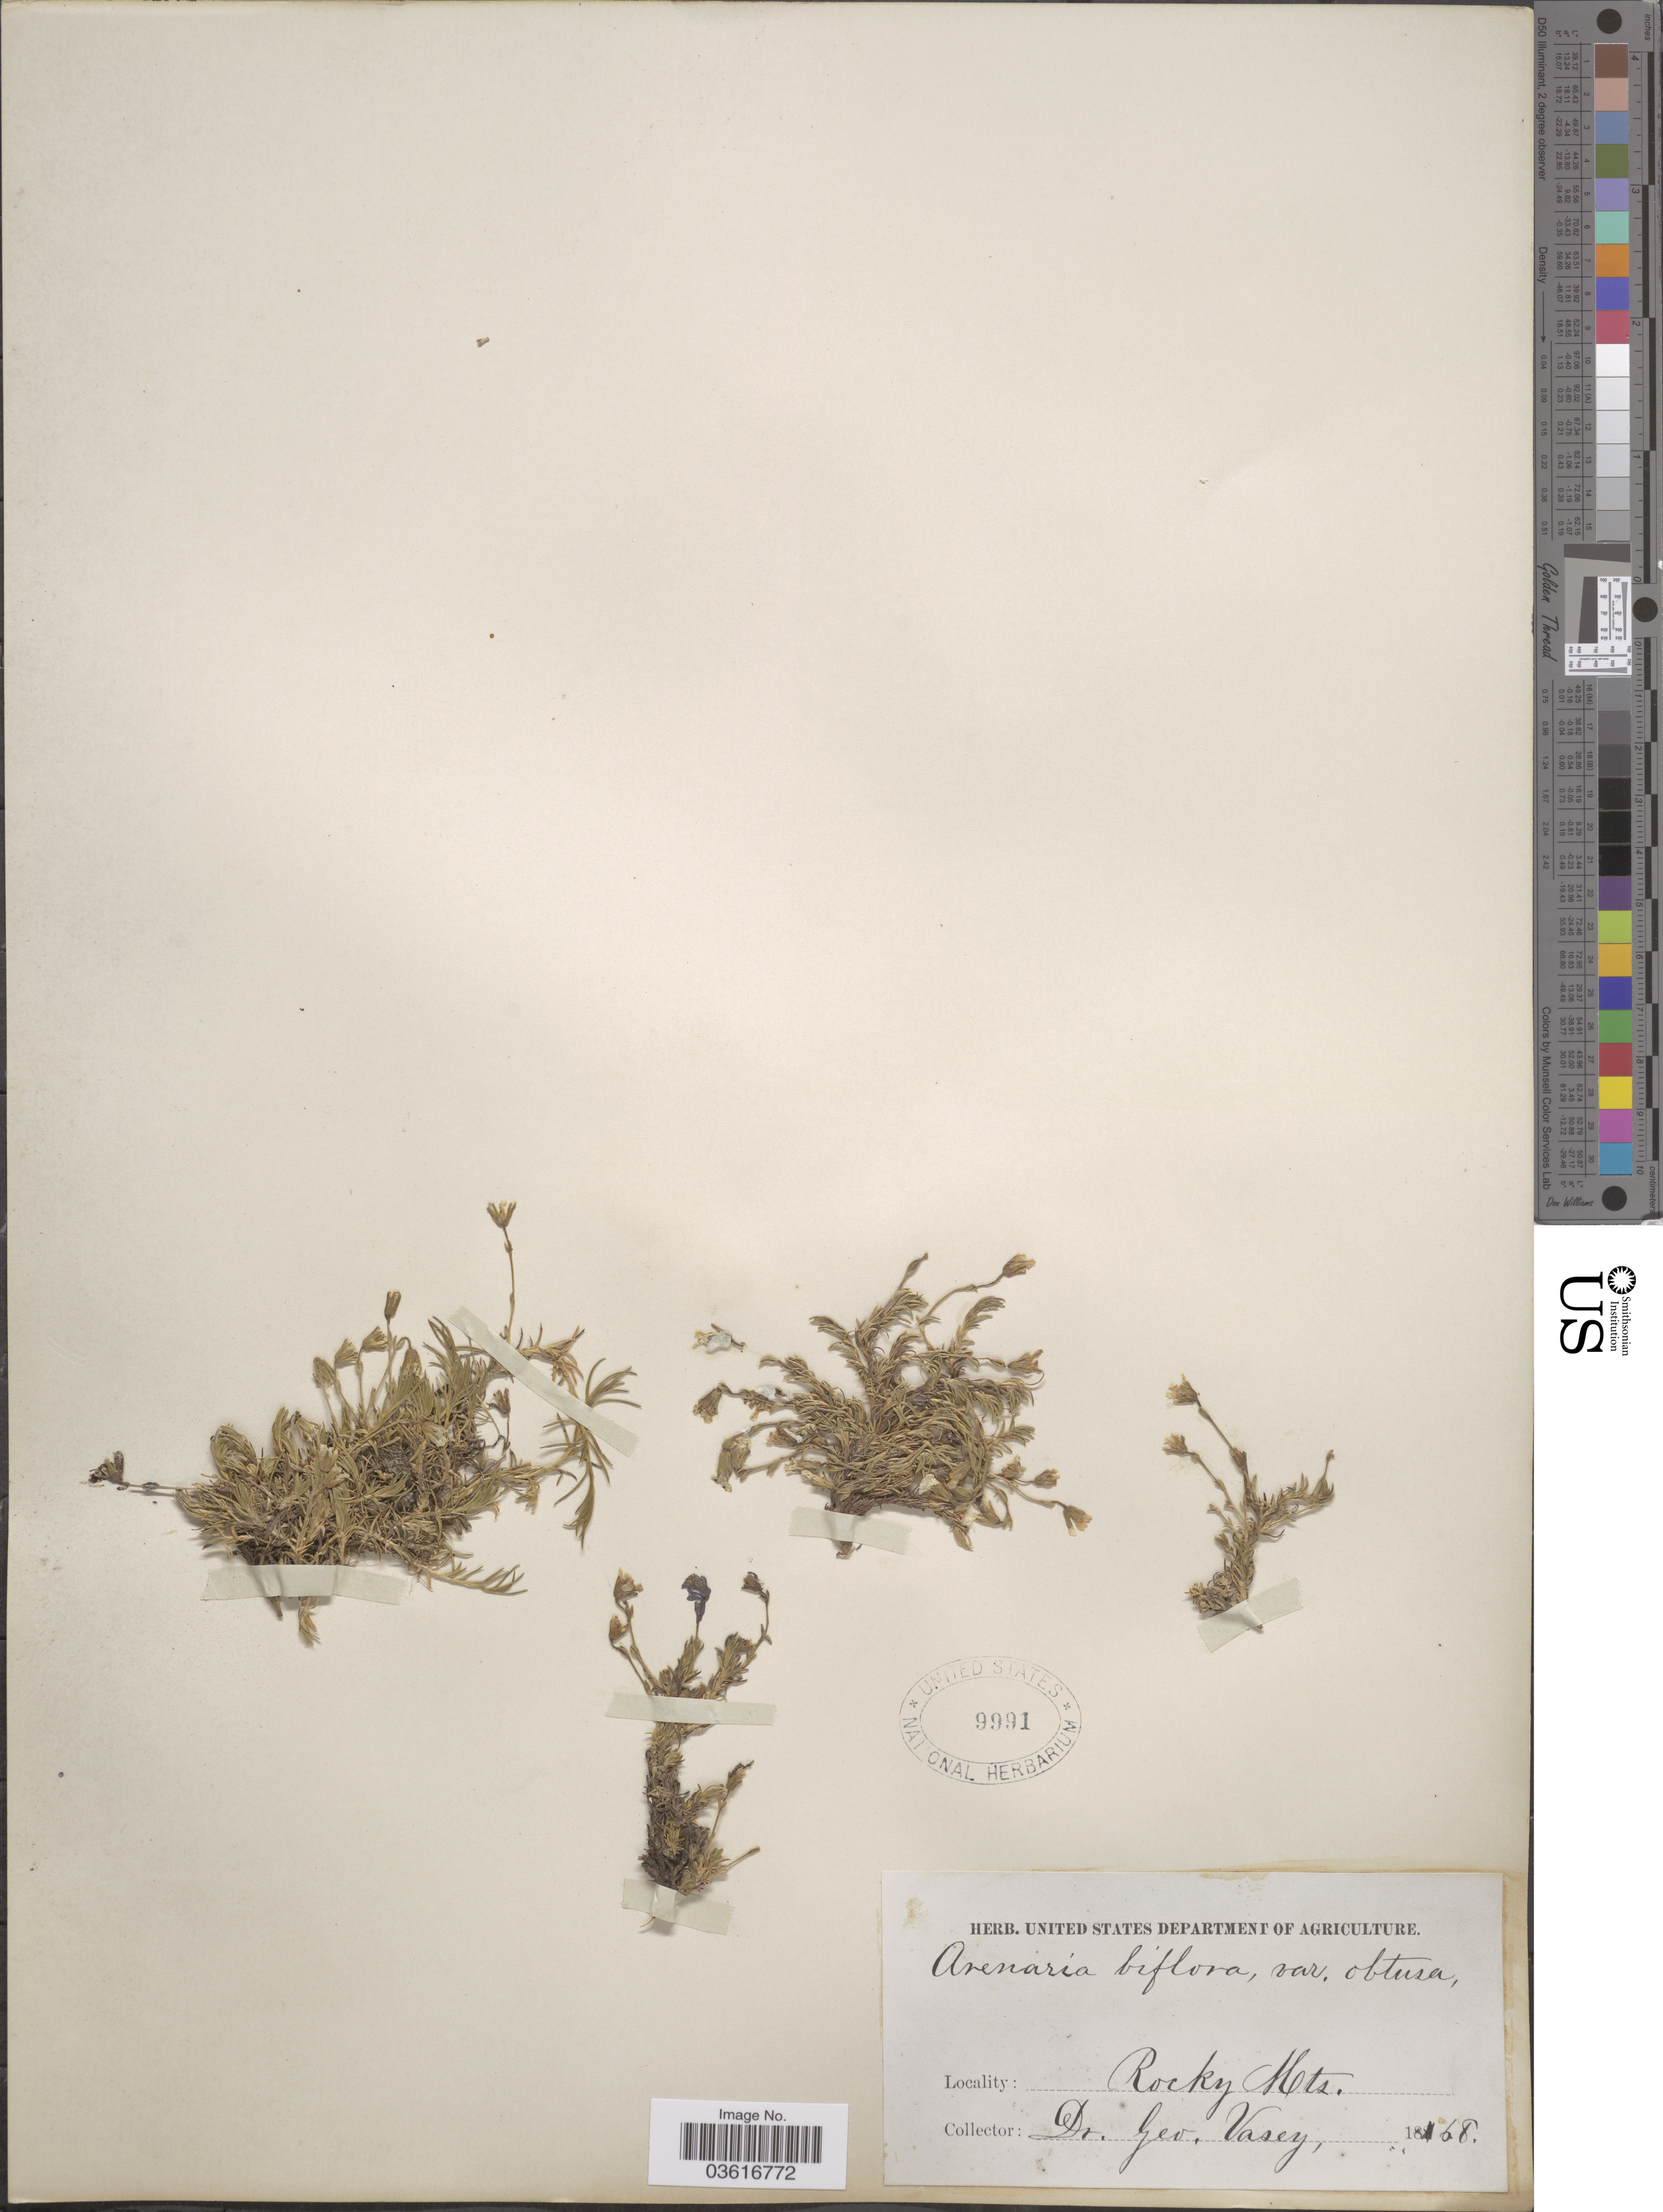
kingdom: Plantae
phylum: Tracheophyta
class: Magnoliopsida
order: Caryophyllales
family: Caryophyllaceae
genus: Cherleria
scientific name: Cherleria obtusiloba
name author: (Rydb.) A.J. Moore & Dillenb.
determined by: Strong, M. T., (US), Smithsonian Institution - National Museum of Natural History (UNITED STATES)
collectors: G. R. Vasey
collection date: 1868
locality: Rocky Mts.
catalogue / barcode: US 9991